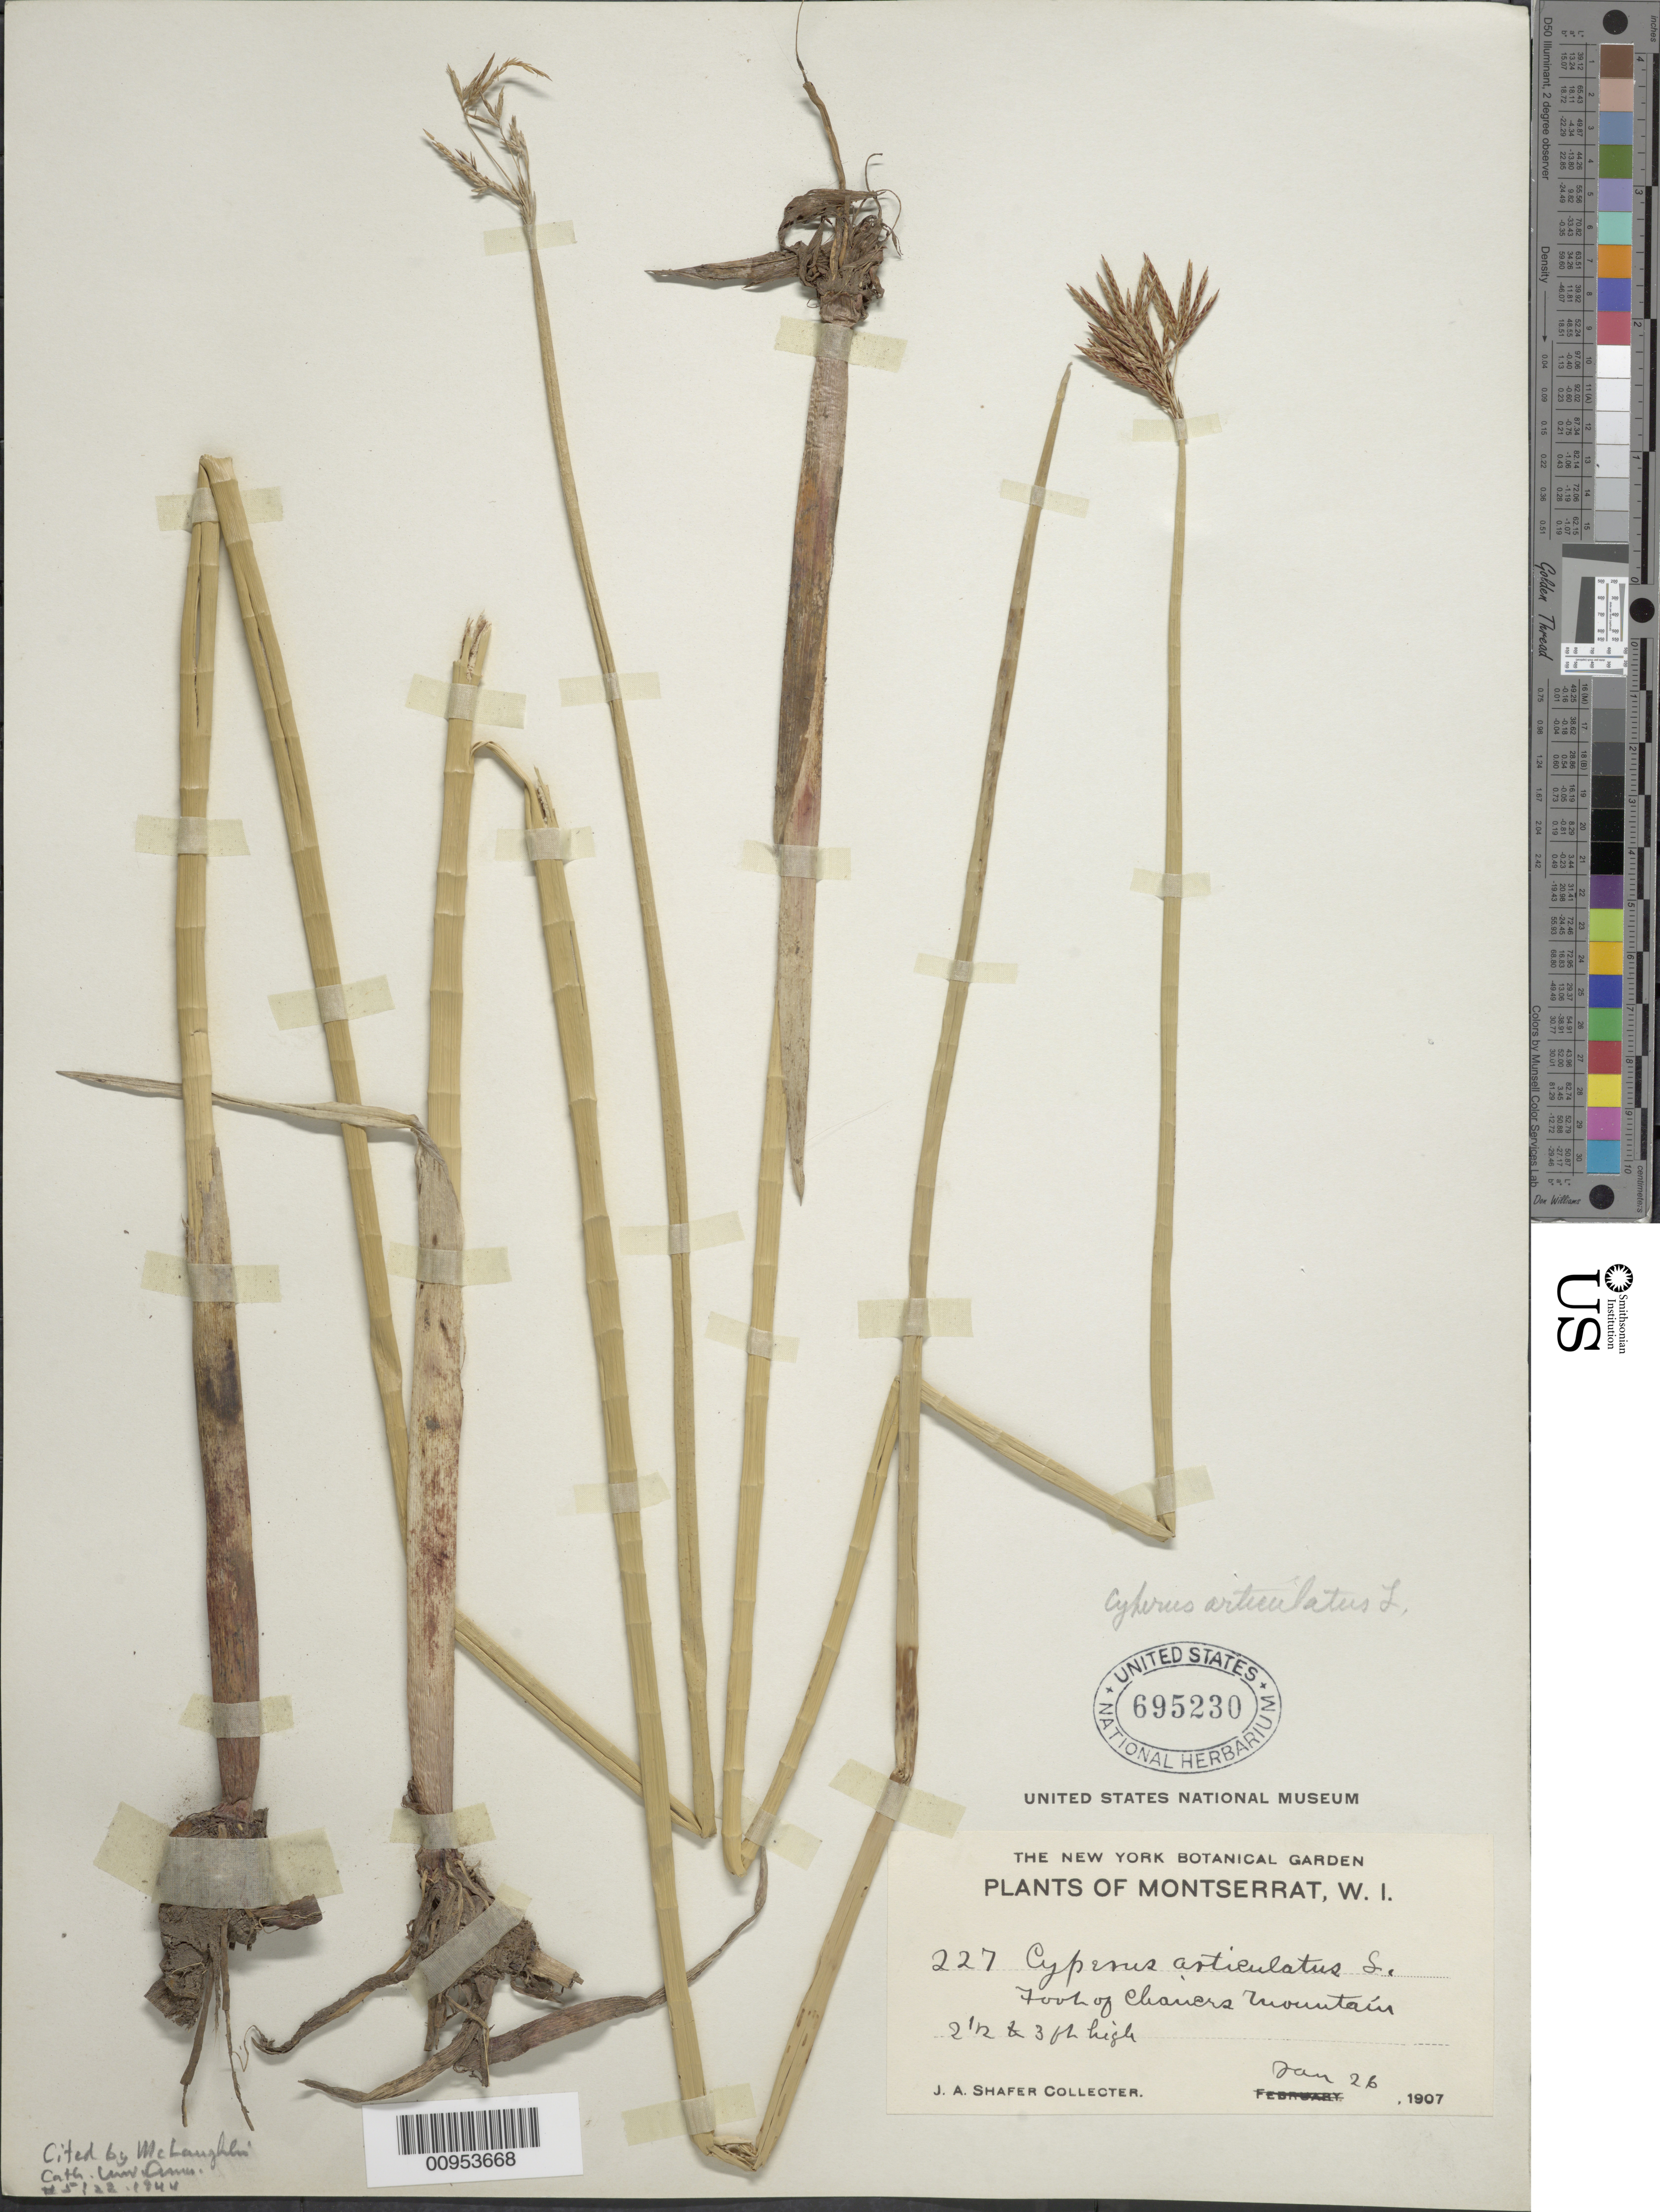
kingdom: Plantae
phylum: Tracheophyta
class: Liliopsida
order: Poales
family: Cyperaceae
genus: Cyperus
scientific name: Cyperus articulatus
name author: L.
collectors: J. A. Shafer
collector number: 227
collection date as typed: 26 Jan 1907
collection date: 1907-01-26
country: Montserrat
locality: foot of Chances Mountain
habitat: Foot of mountain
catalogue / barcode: US 695230